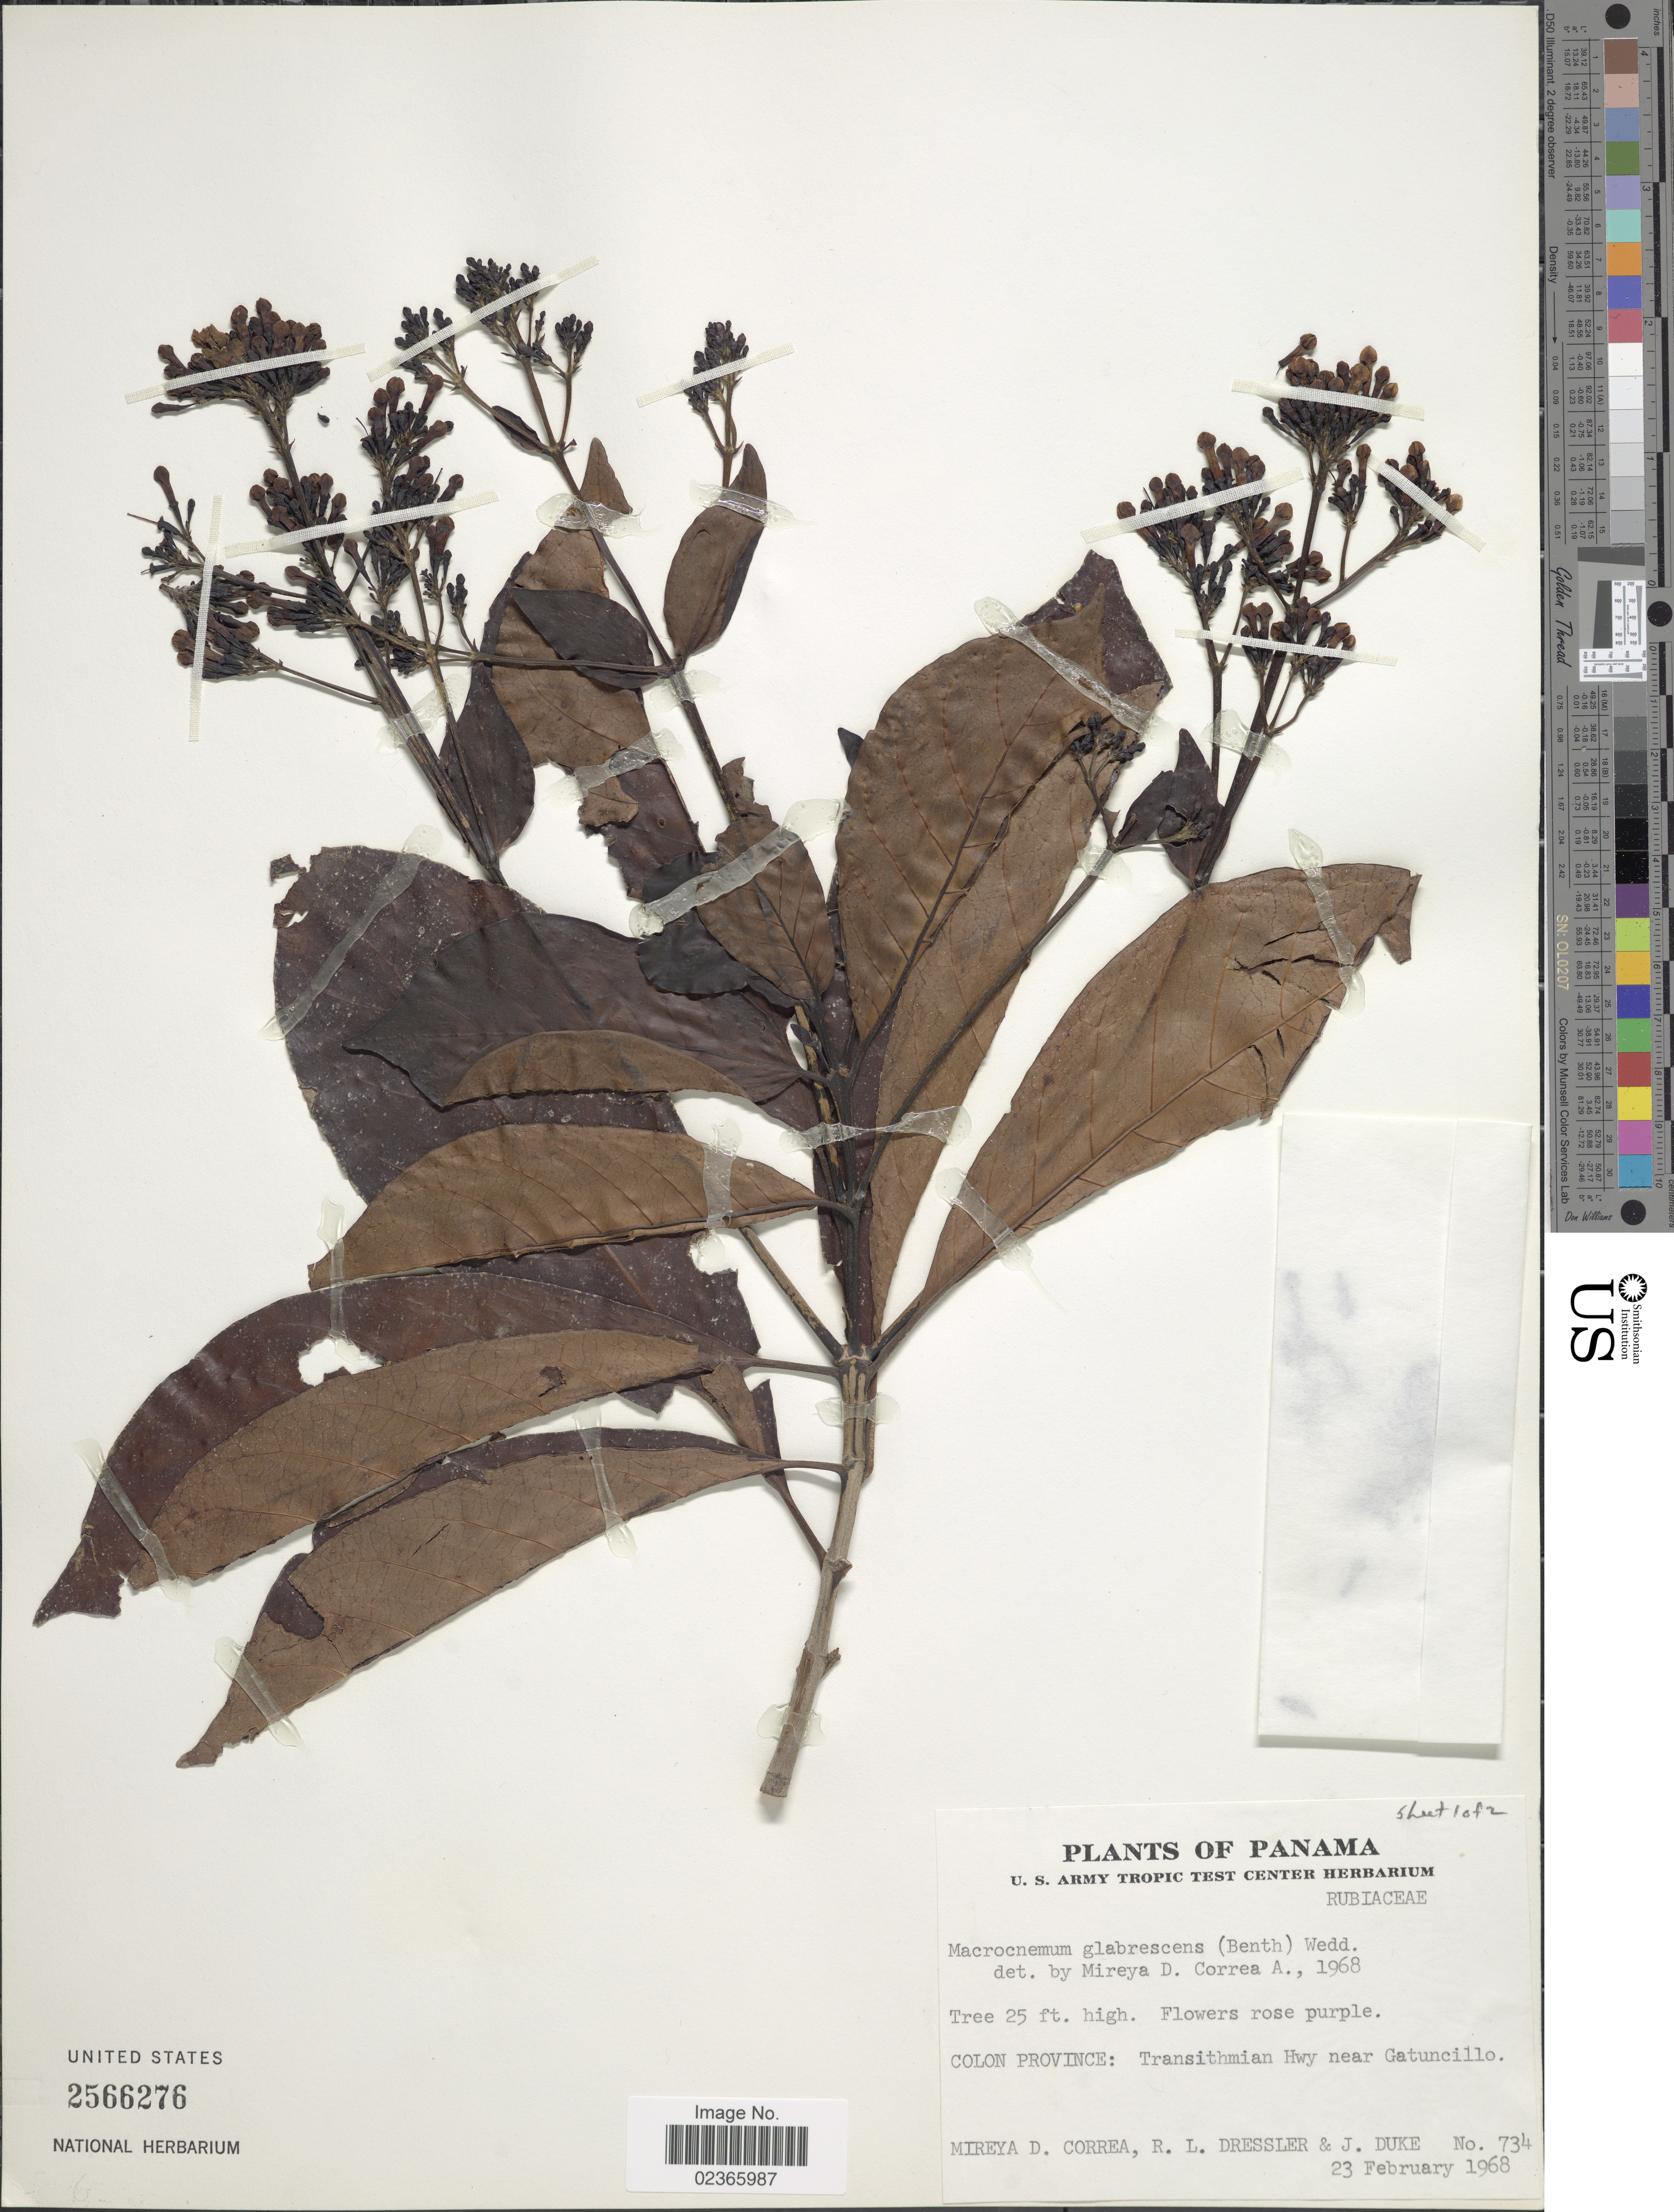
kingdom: Plantae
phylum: Tracheophyta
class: Magnoliopsida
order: Gentianales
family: Rubiaceae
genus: Macrocnemum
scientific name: Macrocnemum glabrescens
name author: (Benth.) Wedd.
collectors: M. D. Corrêa-A., R. Dressler & J. Duke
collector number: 734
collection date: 1968-02-23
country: Panama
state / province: Colón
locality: Colon Province: Transithmian Hwy near Gatuncillo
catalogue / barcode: US 2566276